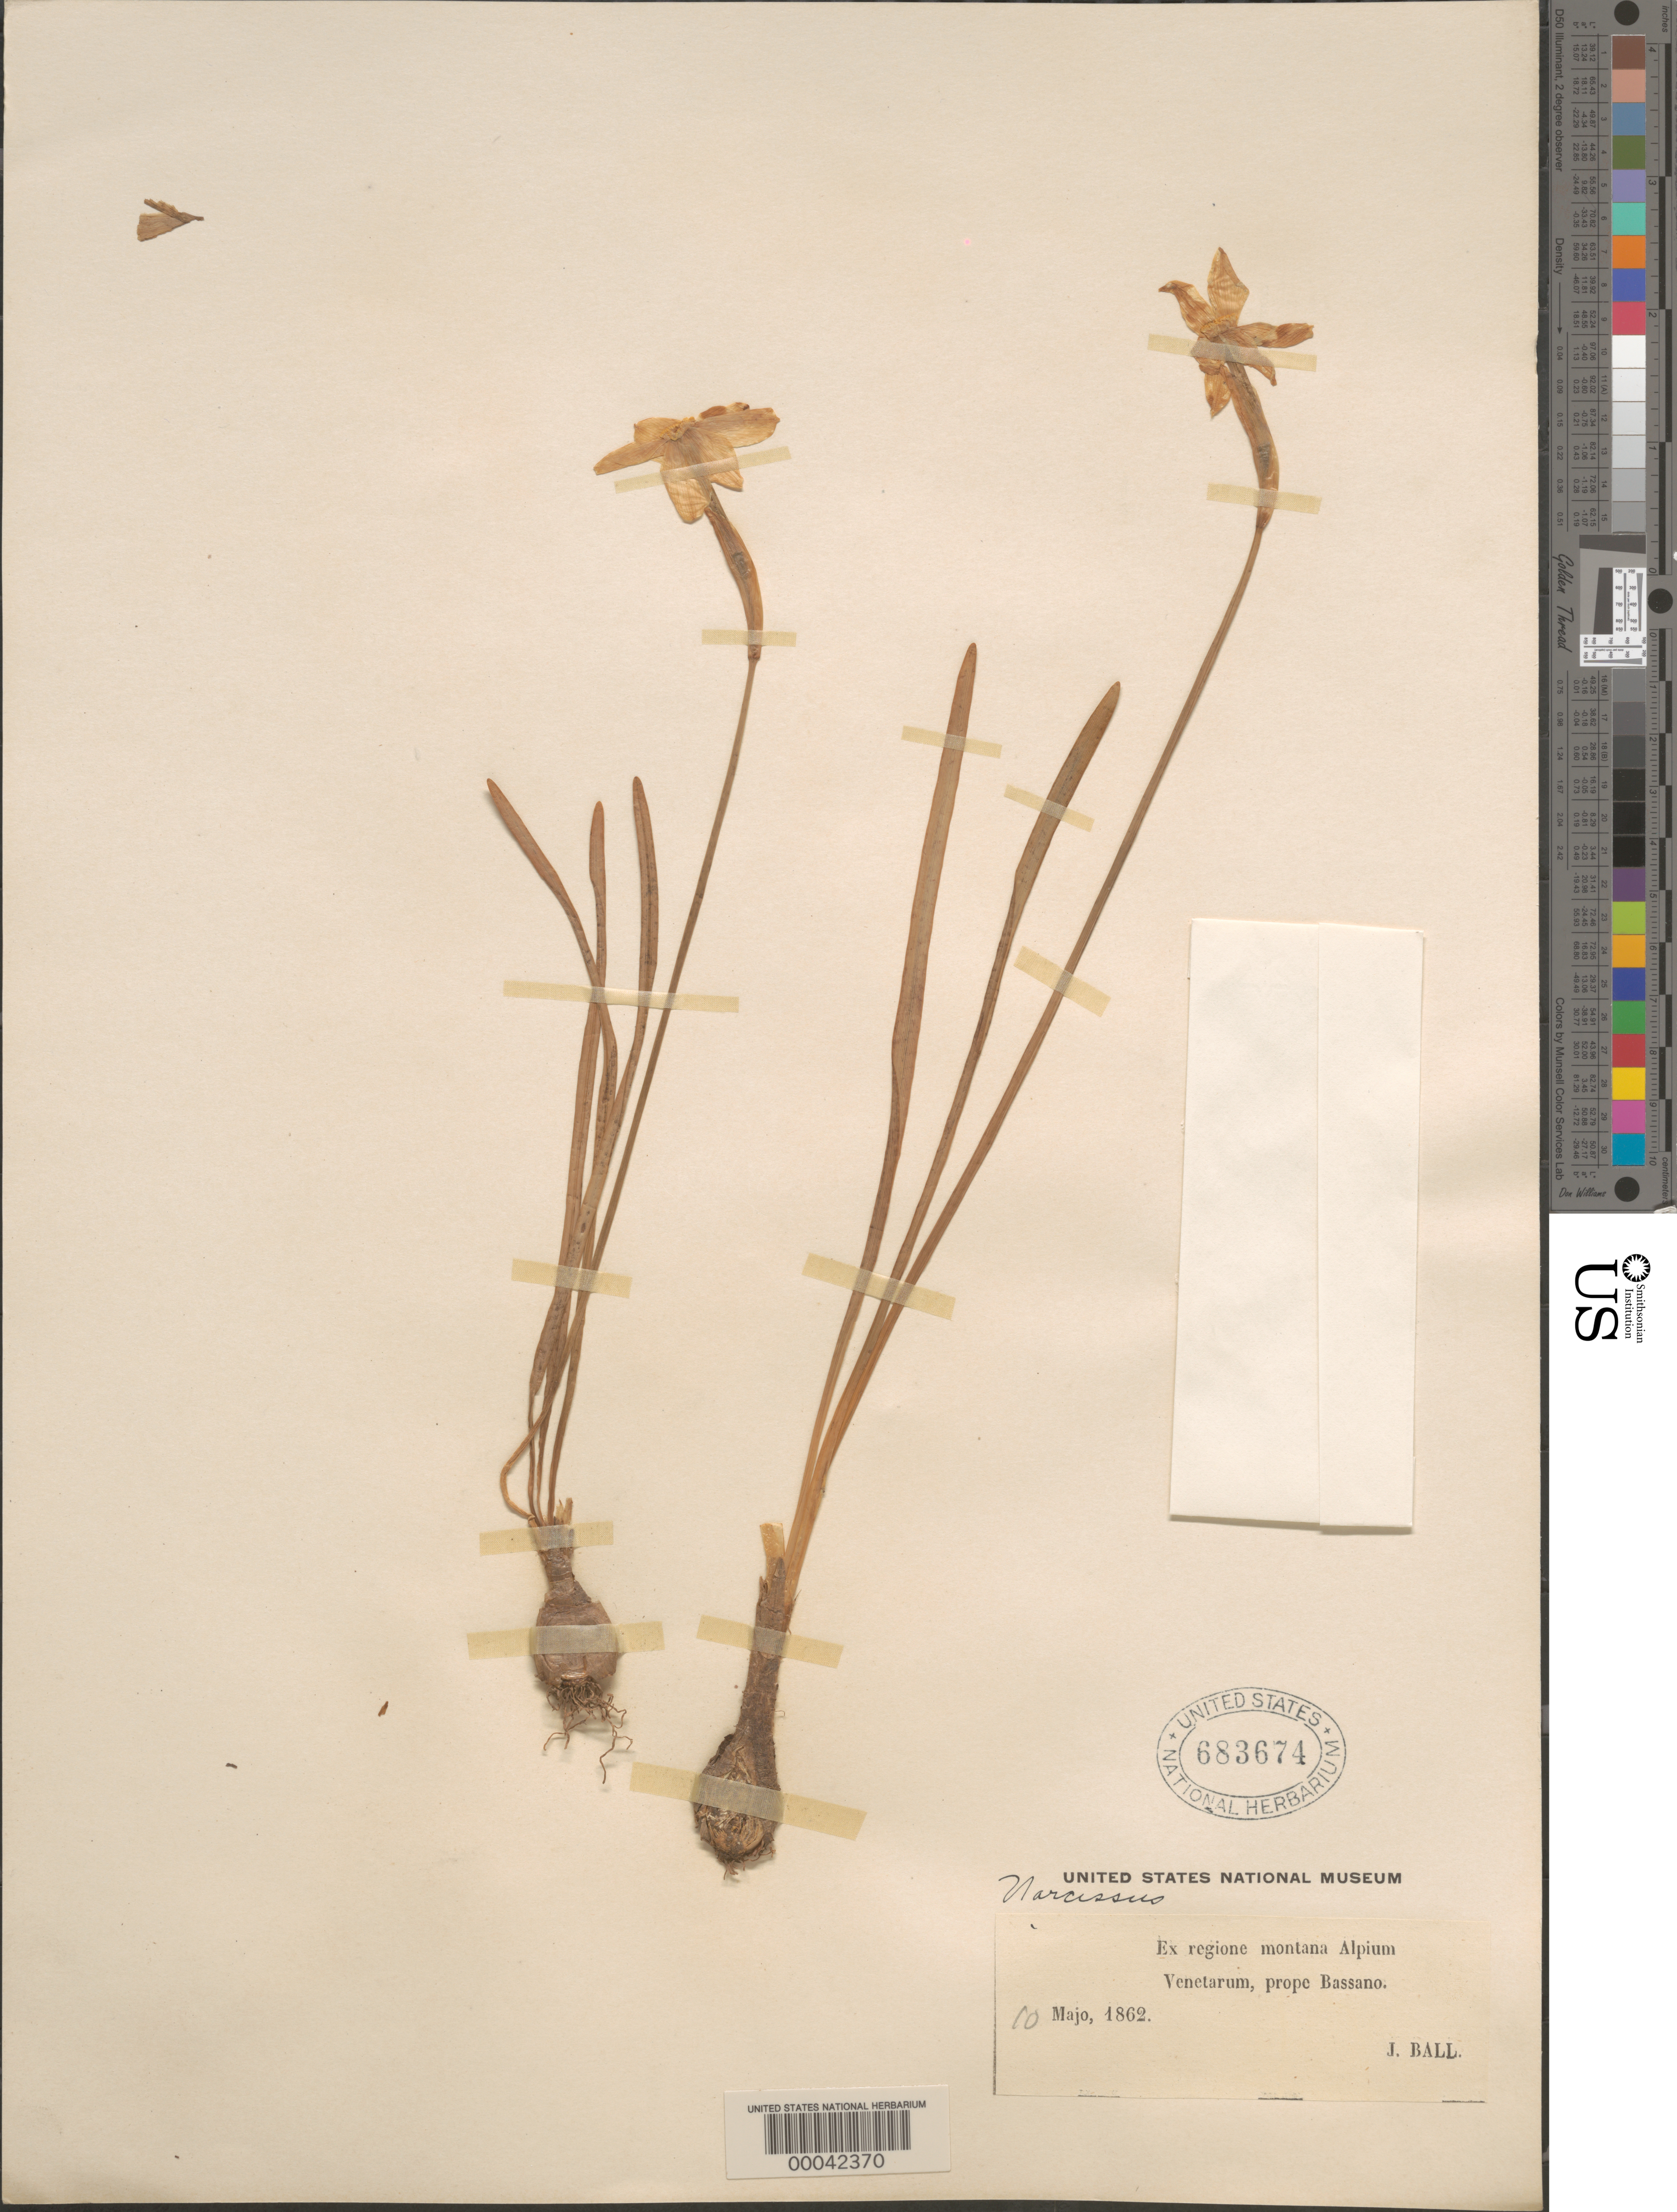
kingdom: Plantae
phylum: Tracheophyta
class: Liliopsida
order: Asparagales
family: Amaryllidaceae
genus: Narcissus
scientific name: Narcissus sp.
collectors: J. Ball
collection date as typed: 10 May 1862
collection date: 1862-05-10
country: Italy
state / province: Veneto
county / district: Vicenza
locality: Bassano; dolomites (alps)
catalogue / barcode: US 683674